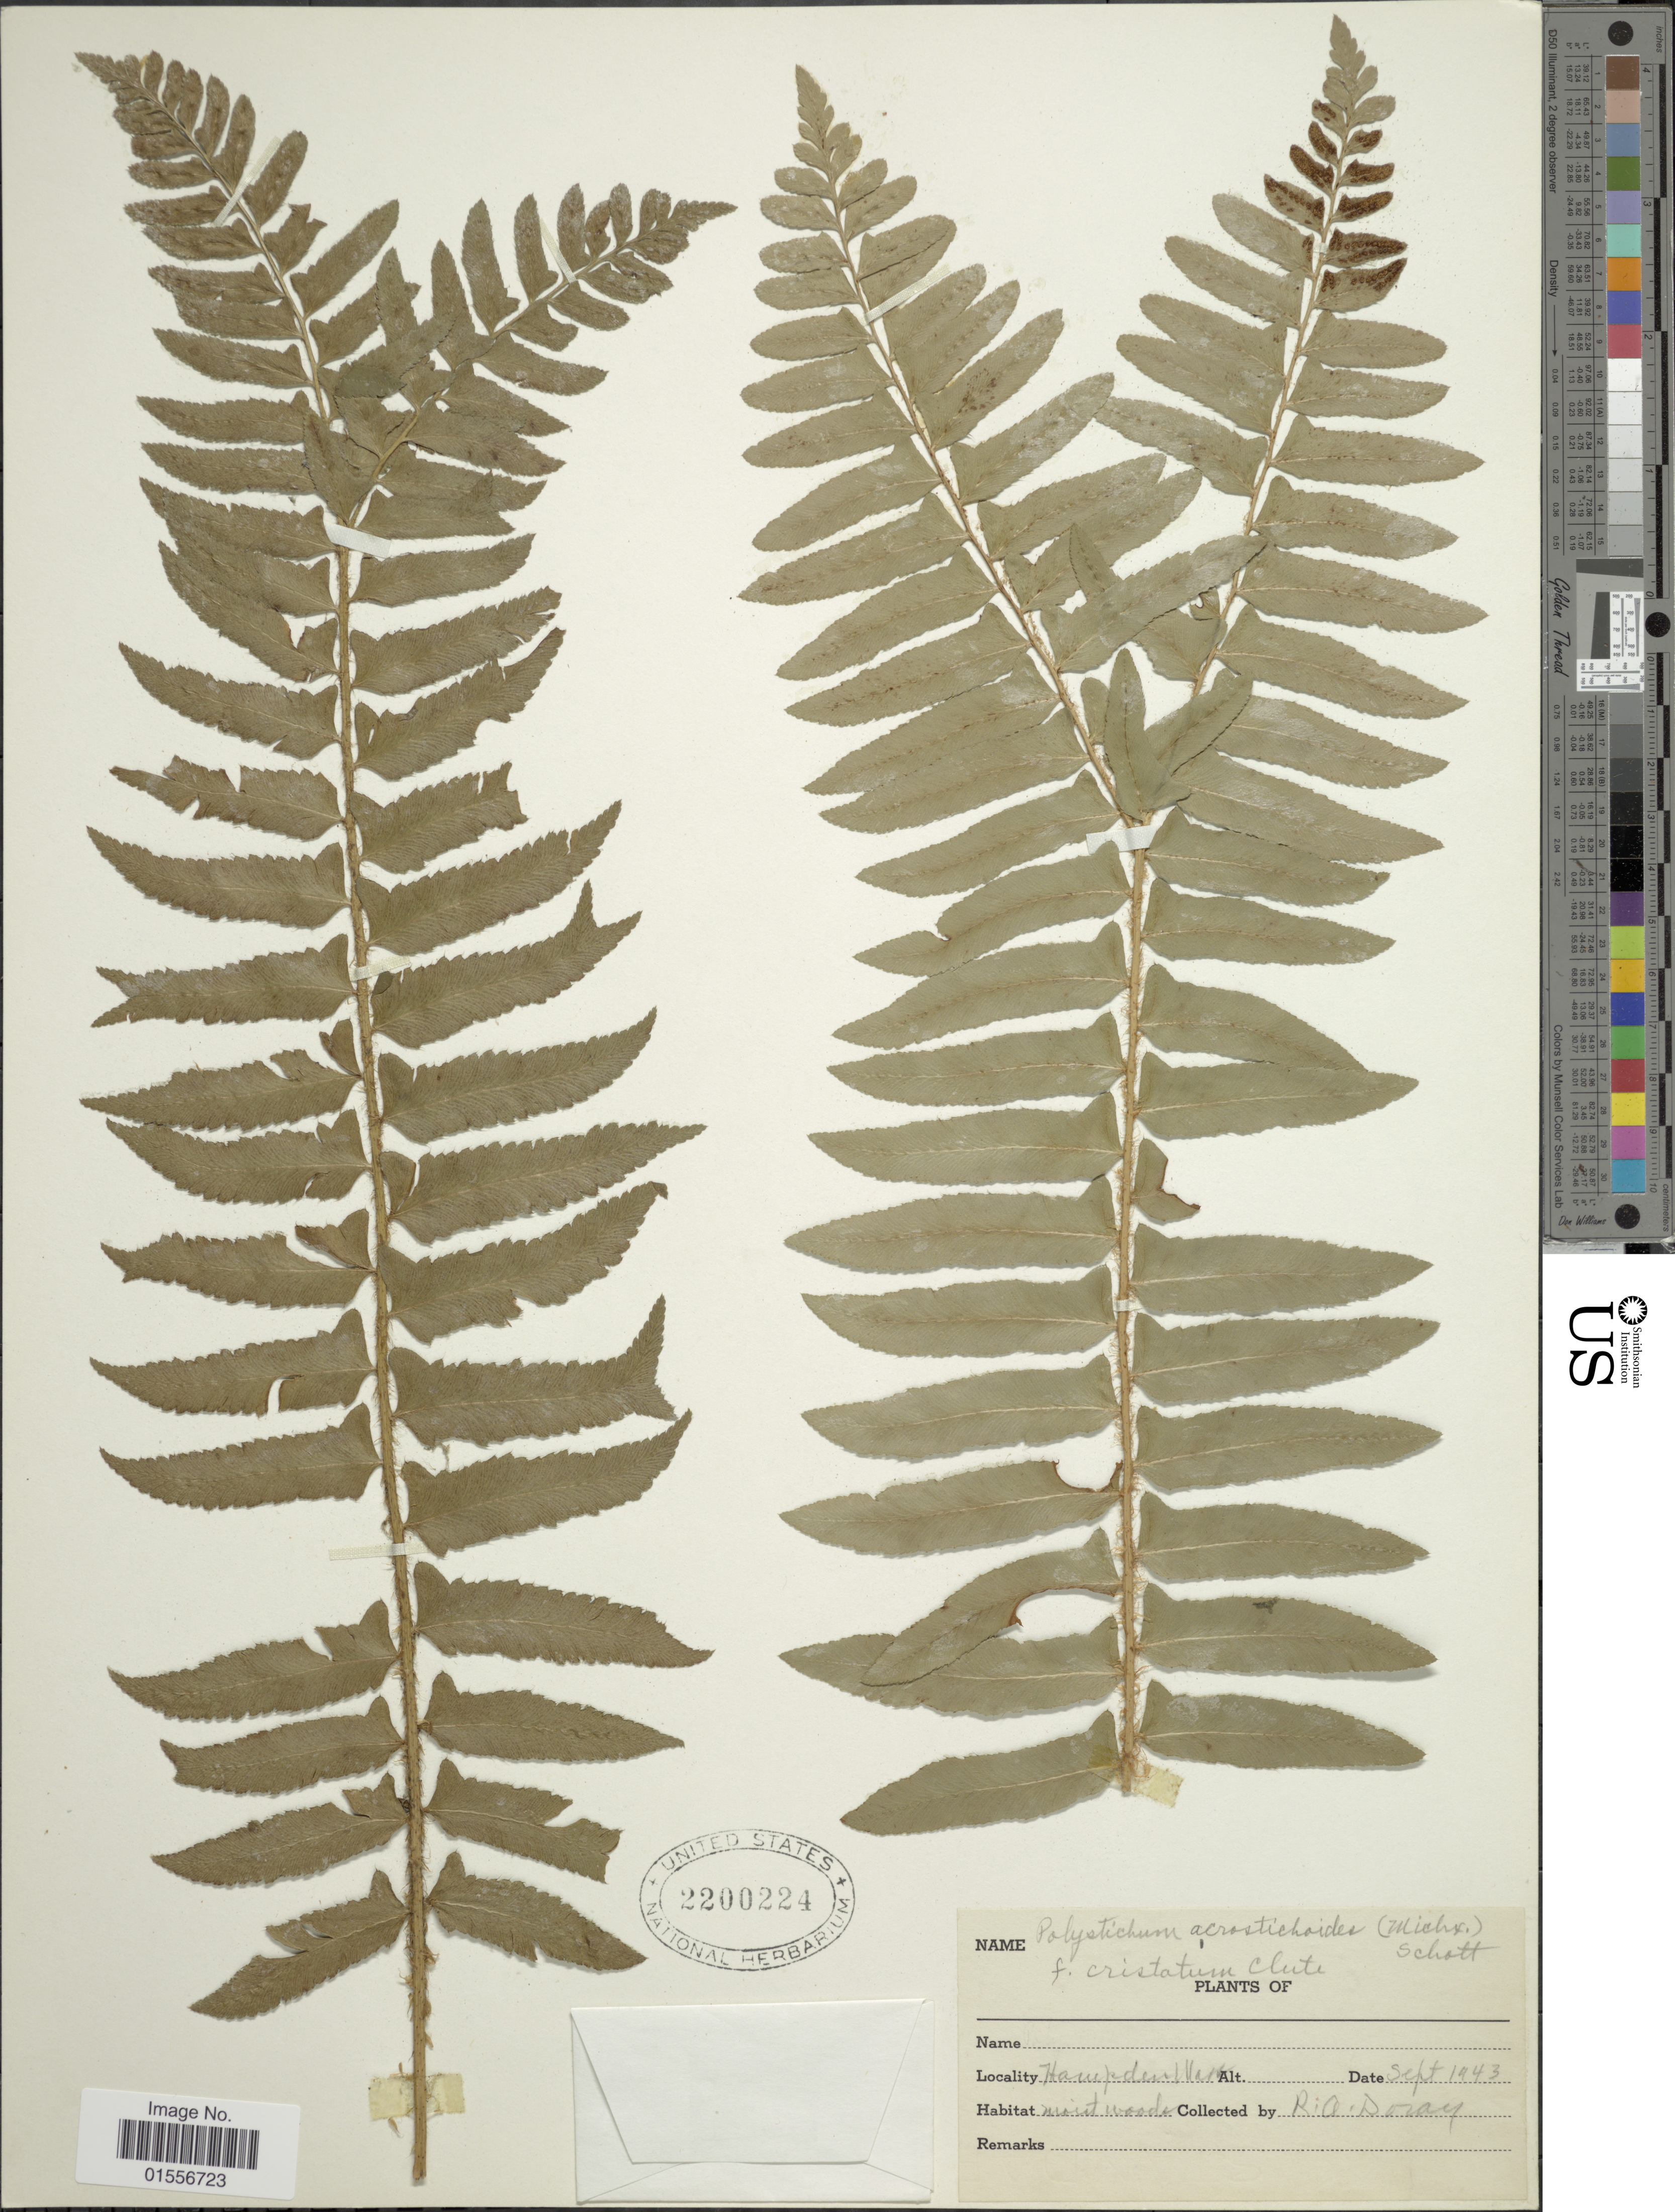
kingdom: Plantae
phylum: Tracheophyta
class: Polypodiopsida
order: Polypodiales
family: Dryopteridaceae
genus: Polystichum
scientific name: Polystichum acrostichoides f. cristatum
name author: Clute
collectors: R. Doray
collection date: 1943-09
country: United States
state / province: Massachusetts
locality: Hampden, moist woods.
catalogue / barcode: US 2200224